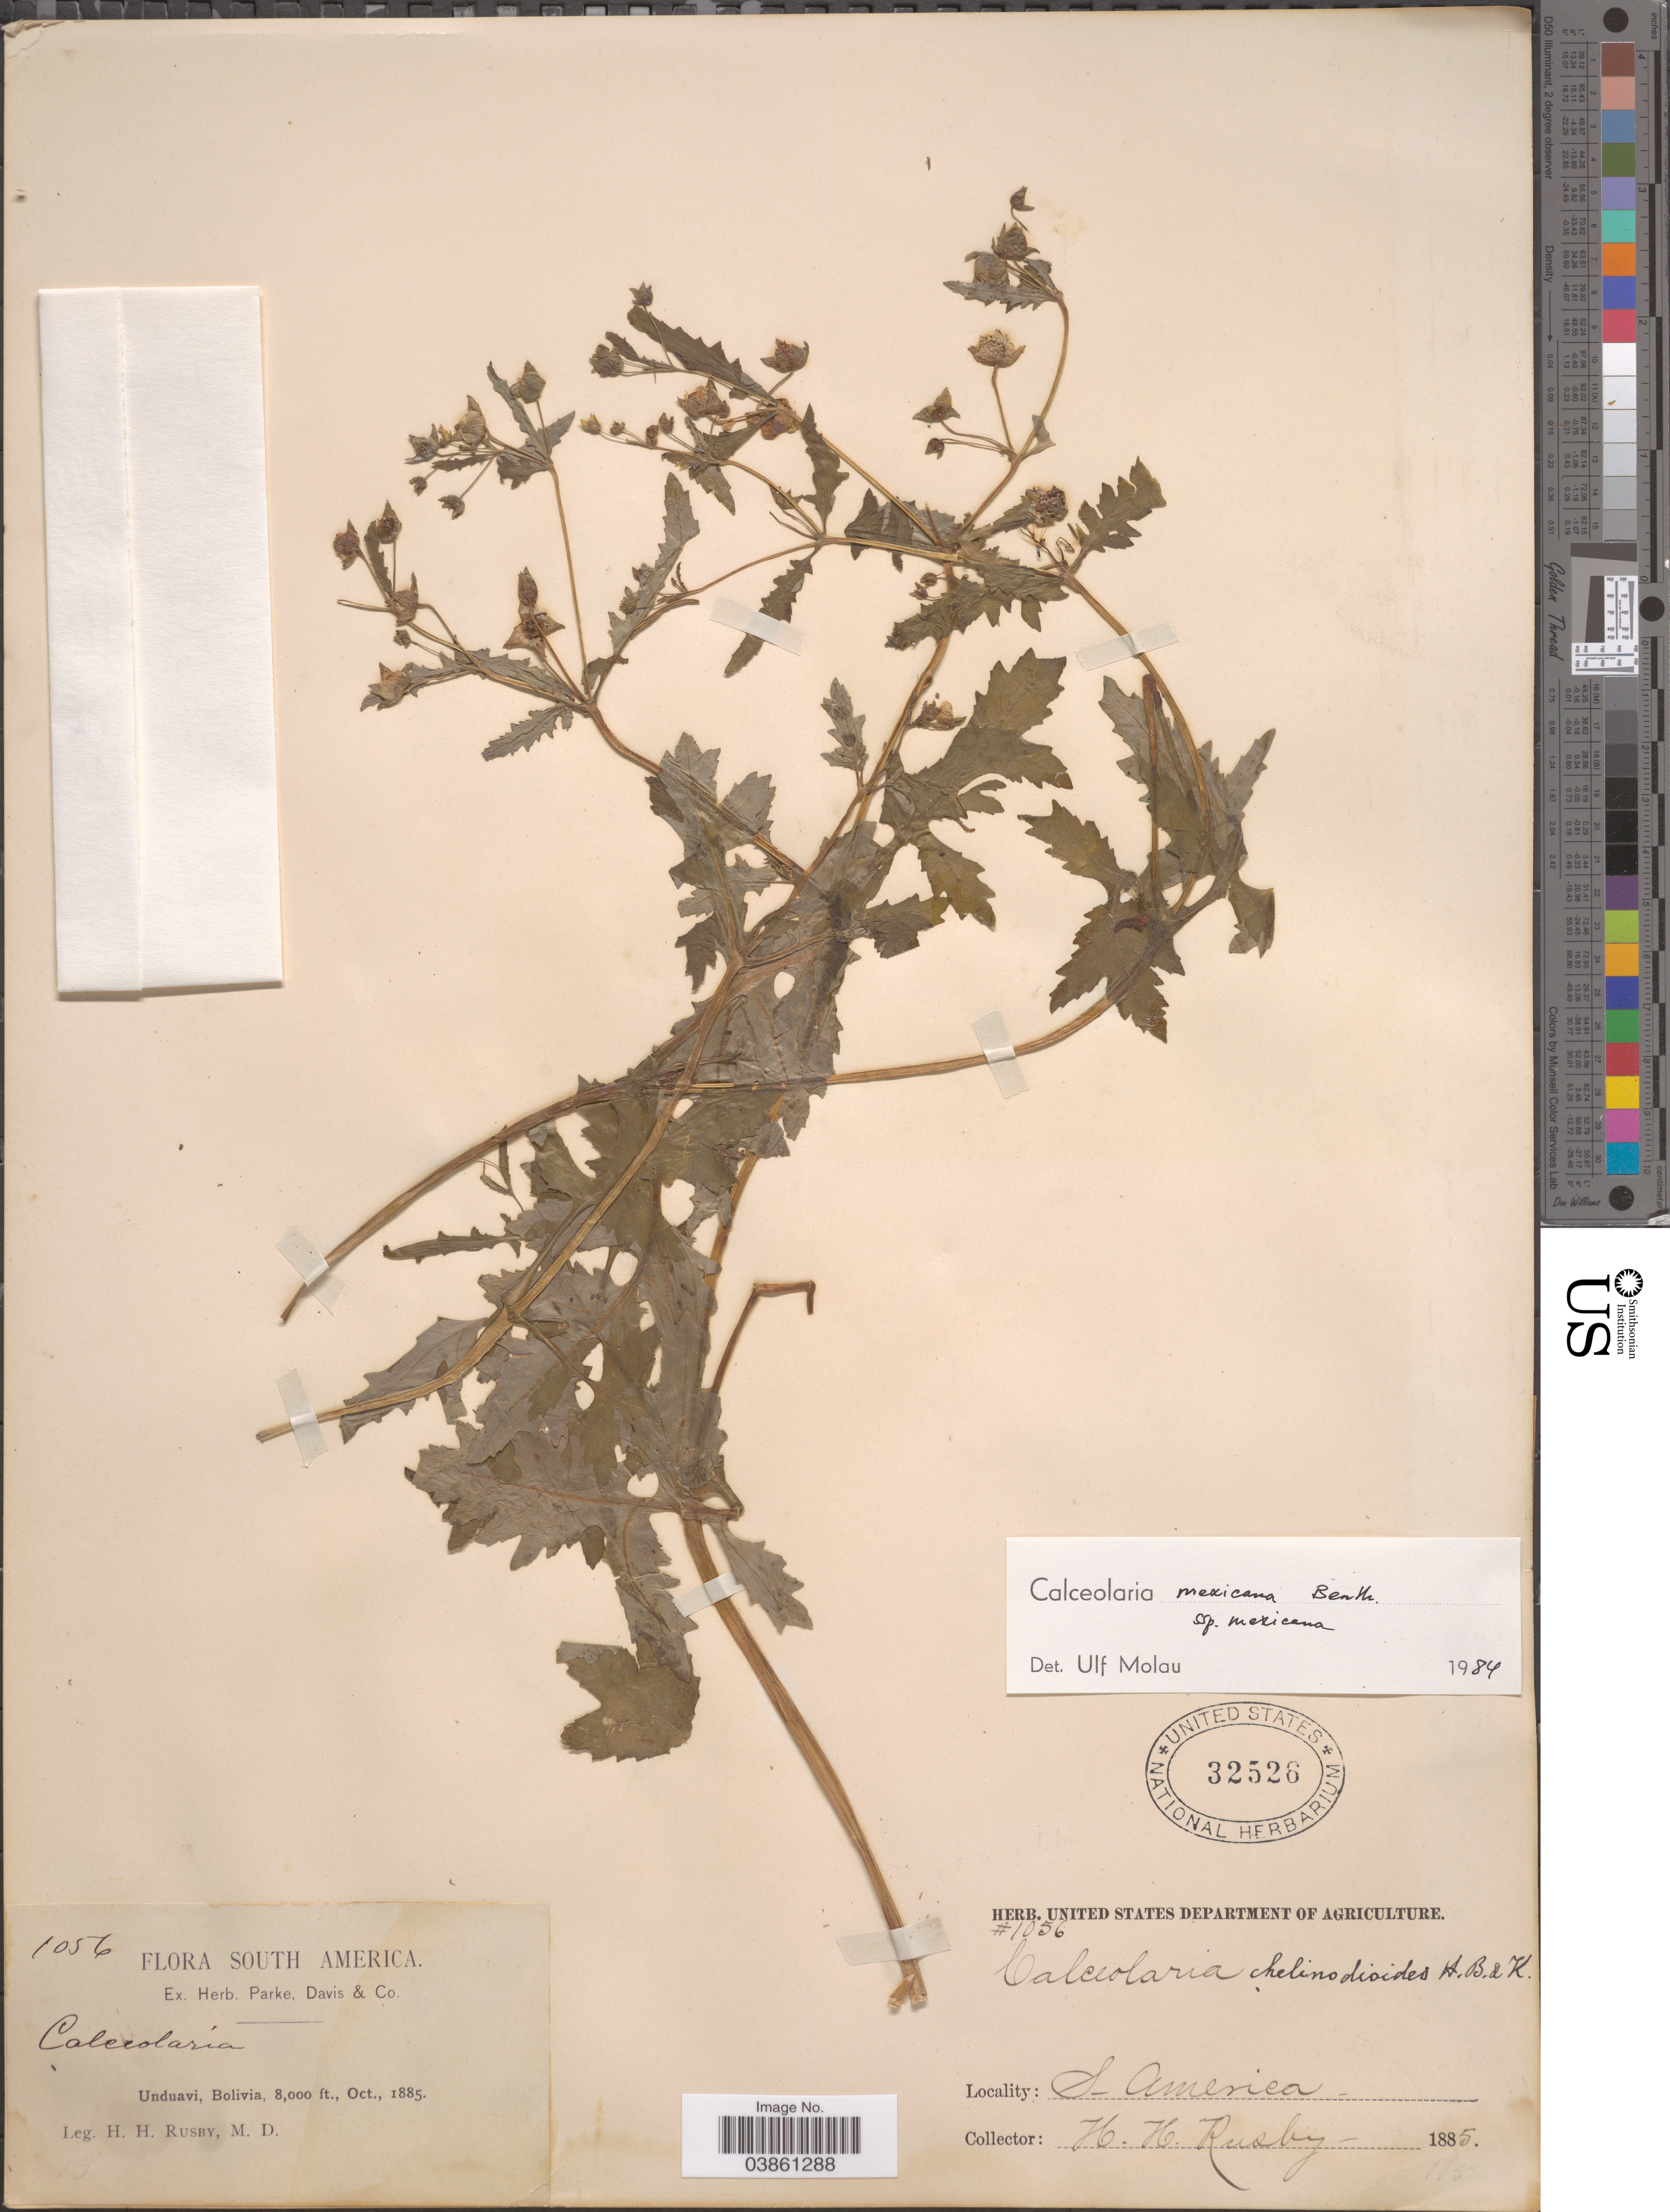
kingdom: Plantae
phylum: Tracheophyta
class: Magnoliopsida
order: Lamiales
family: Calceolariaceae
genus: Calceolaria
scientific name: Calceolaria mexicana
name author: Benth.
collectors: H. H. Rusby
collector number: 1056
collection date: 1885-10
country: Bolivia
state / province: La Paz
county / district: Nor Yungas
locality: Unduavi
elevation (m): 2438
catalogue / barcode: US 32526